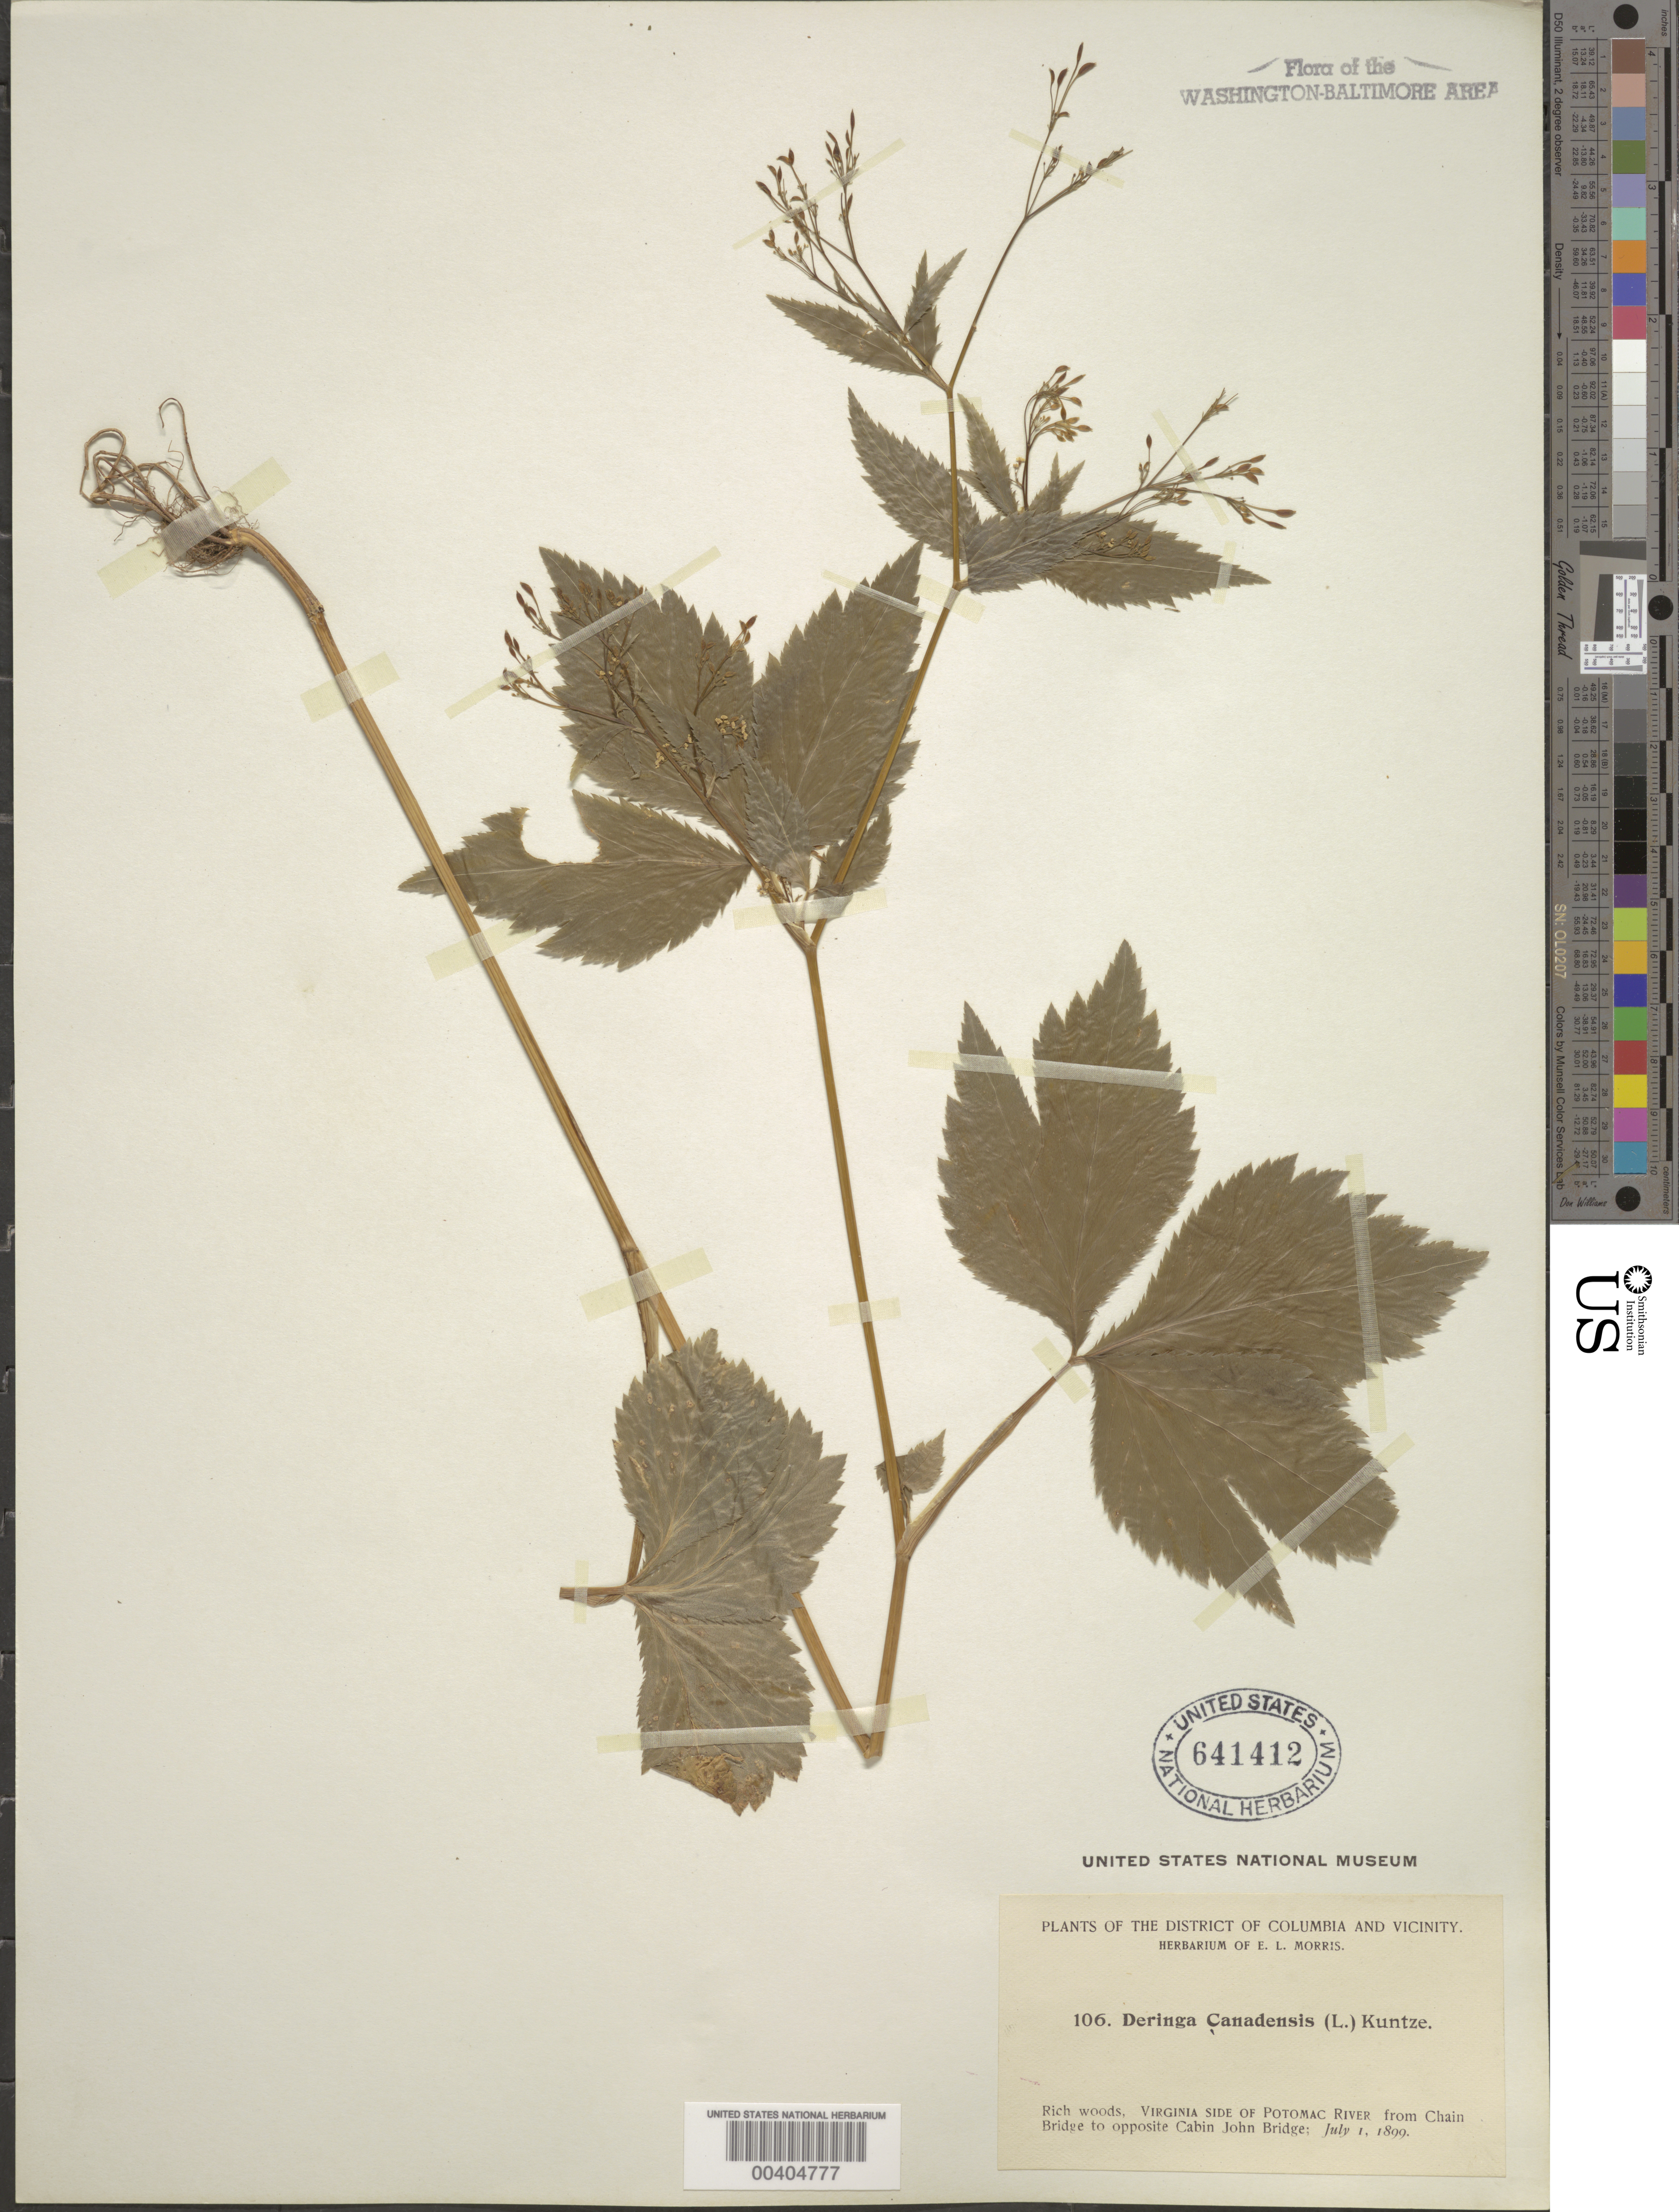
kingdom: Plantae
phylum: Tracheophyta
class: Magnoliopsida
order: Apiales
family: Apiaceae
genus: Cryptotaenia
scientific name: Cryptotaenia canadensis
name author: (L.) DC.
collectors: E. L. Morris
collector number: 106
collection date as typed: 01 Jul 1899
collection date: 1899-07-01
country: United States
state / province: Virginia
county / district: Fairfax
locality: Virginia side of Potomac River, Chain Bridge to Cabin John Bridge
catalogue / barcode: US 641412